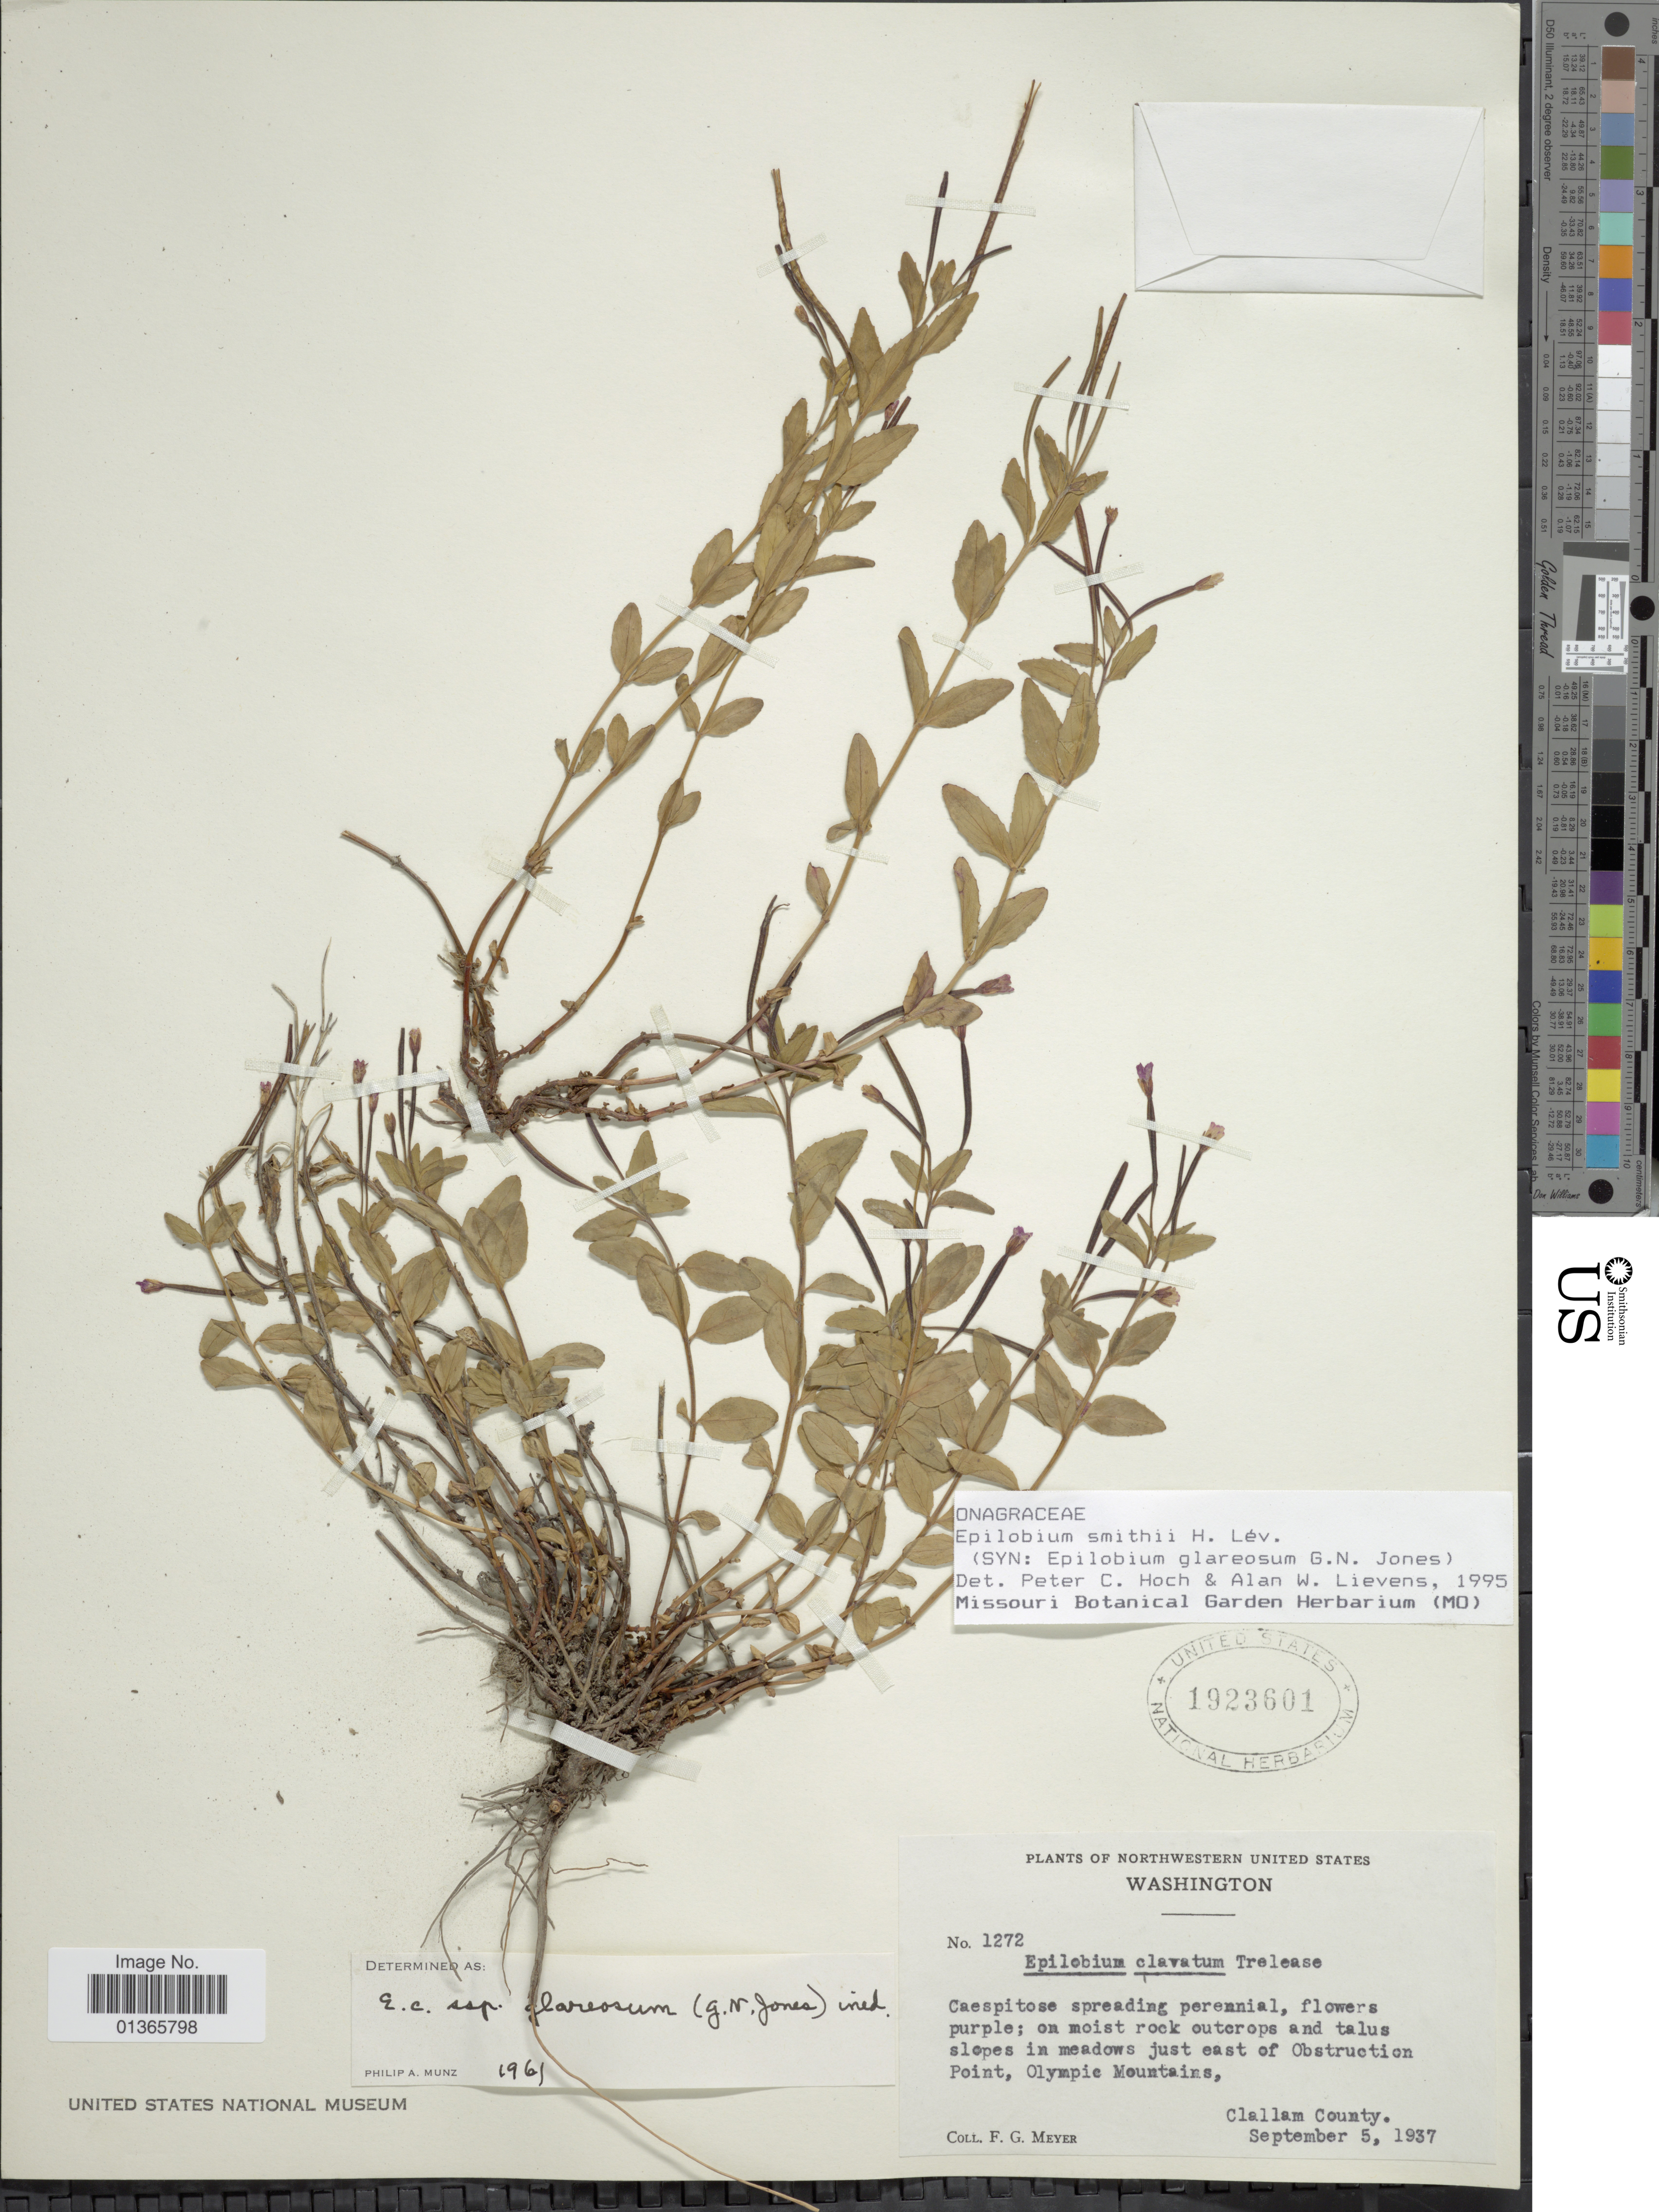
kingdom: Plantae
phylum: Tracheophyta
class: Magnoliopsida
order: Myrtales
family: Onagraceae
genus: Epilobium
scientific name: Epilobium smithii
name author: H. Lév.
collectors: F. G. Meyer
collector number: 1272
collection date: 1937-09-05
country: United States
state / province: Washington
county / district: Clallam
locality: On moist rock outcrops and talus slopes in meadows just east of Obstruction Point, Olympic Mountains, Clallam County.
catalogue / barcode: US 1923601